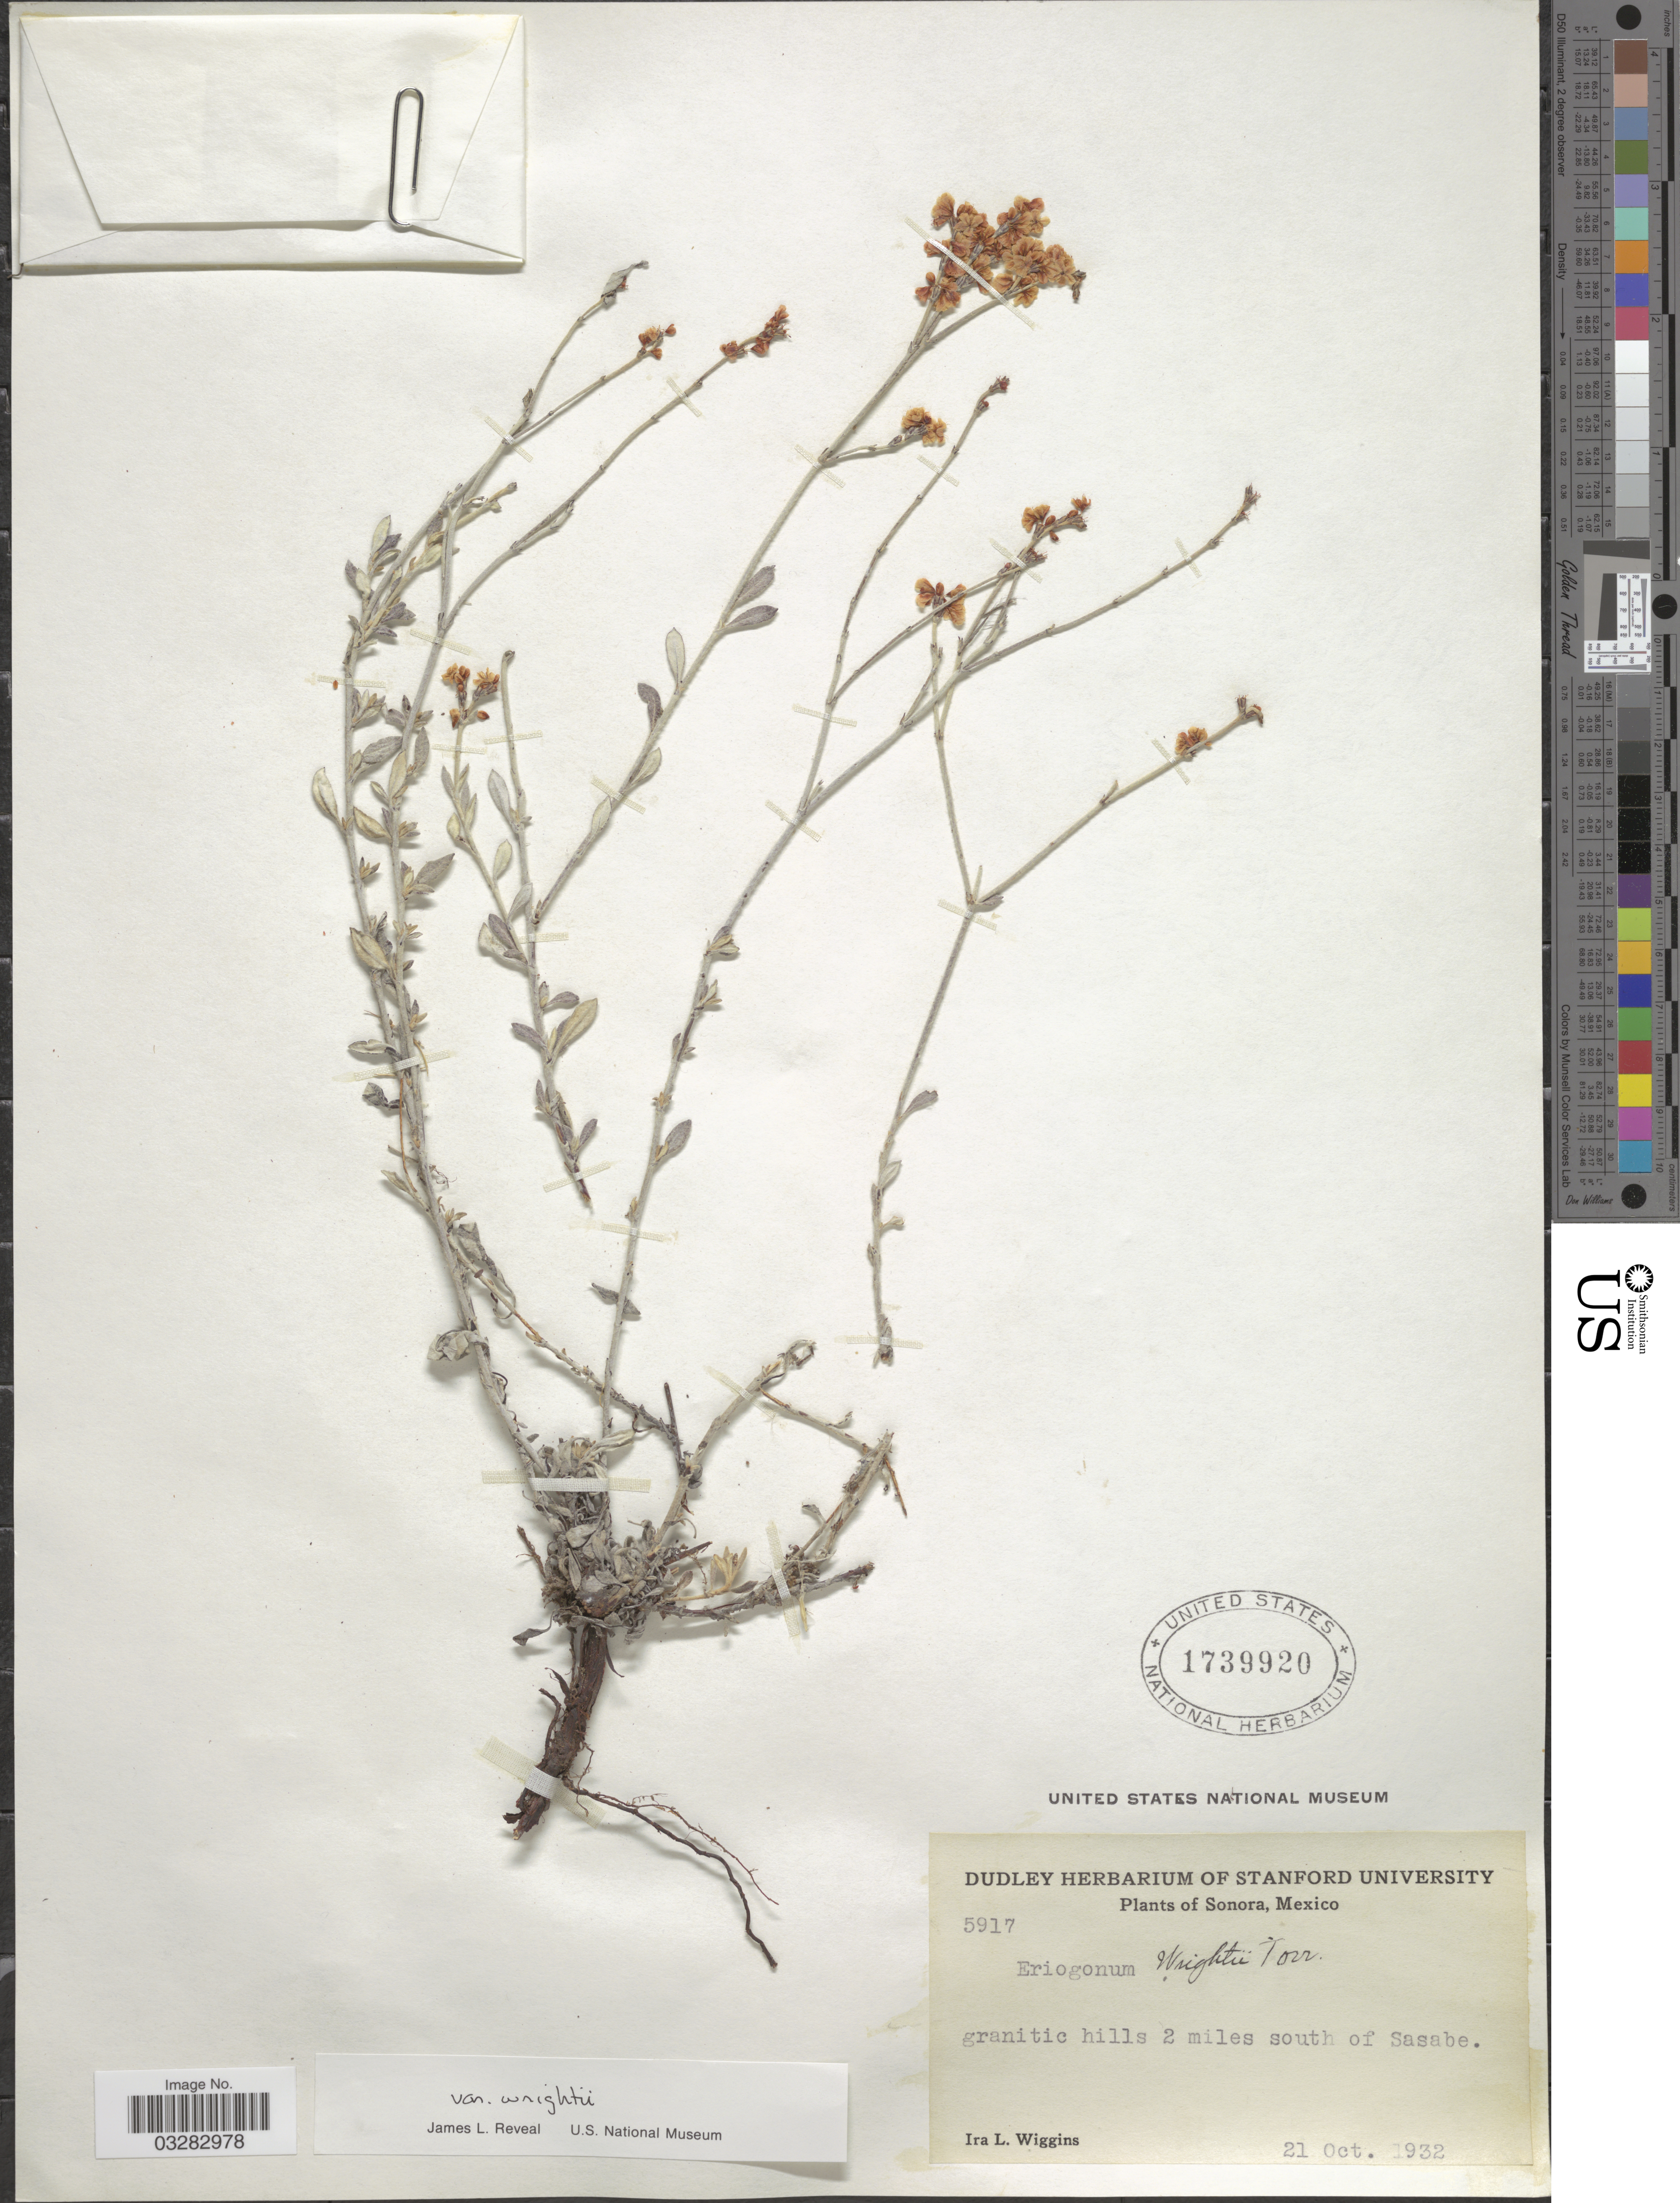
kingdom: Plantae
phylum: Tracheophyta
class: Magnoliopsida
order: Caryophyllales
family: Polygonaceae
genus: Eriogonum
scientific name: Eriogonum wrightii var. wrightii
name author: Torr. ex Benth.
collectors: I. L. Wiggins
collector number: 5917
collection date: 1932-10-21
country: Mexico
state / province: Sonora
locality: Granitic hills 2 miles south of Sasabe.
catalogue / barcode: US 1739920